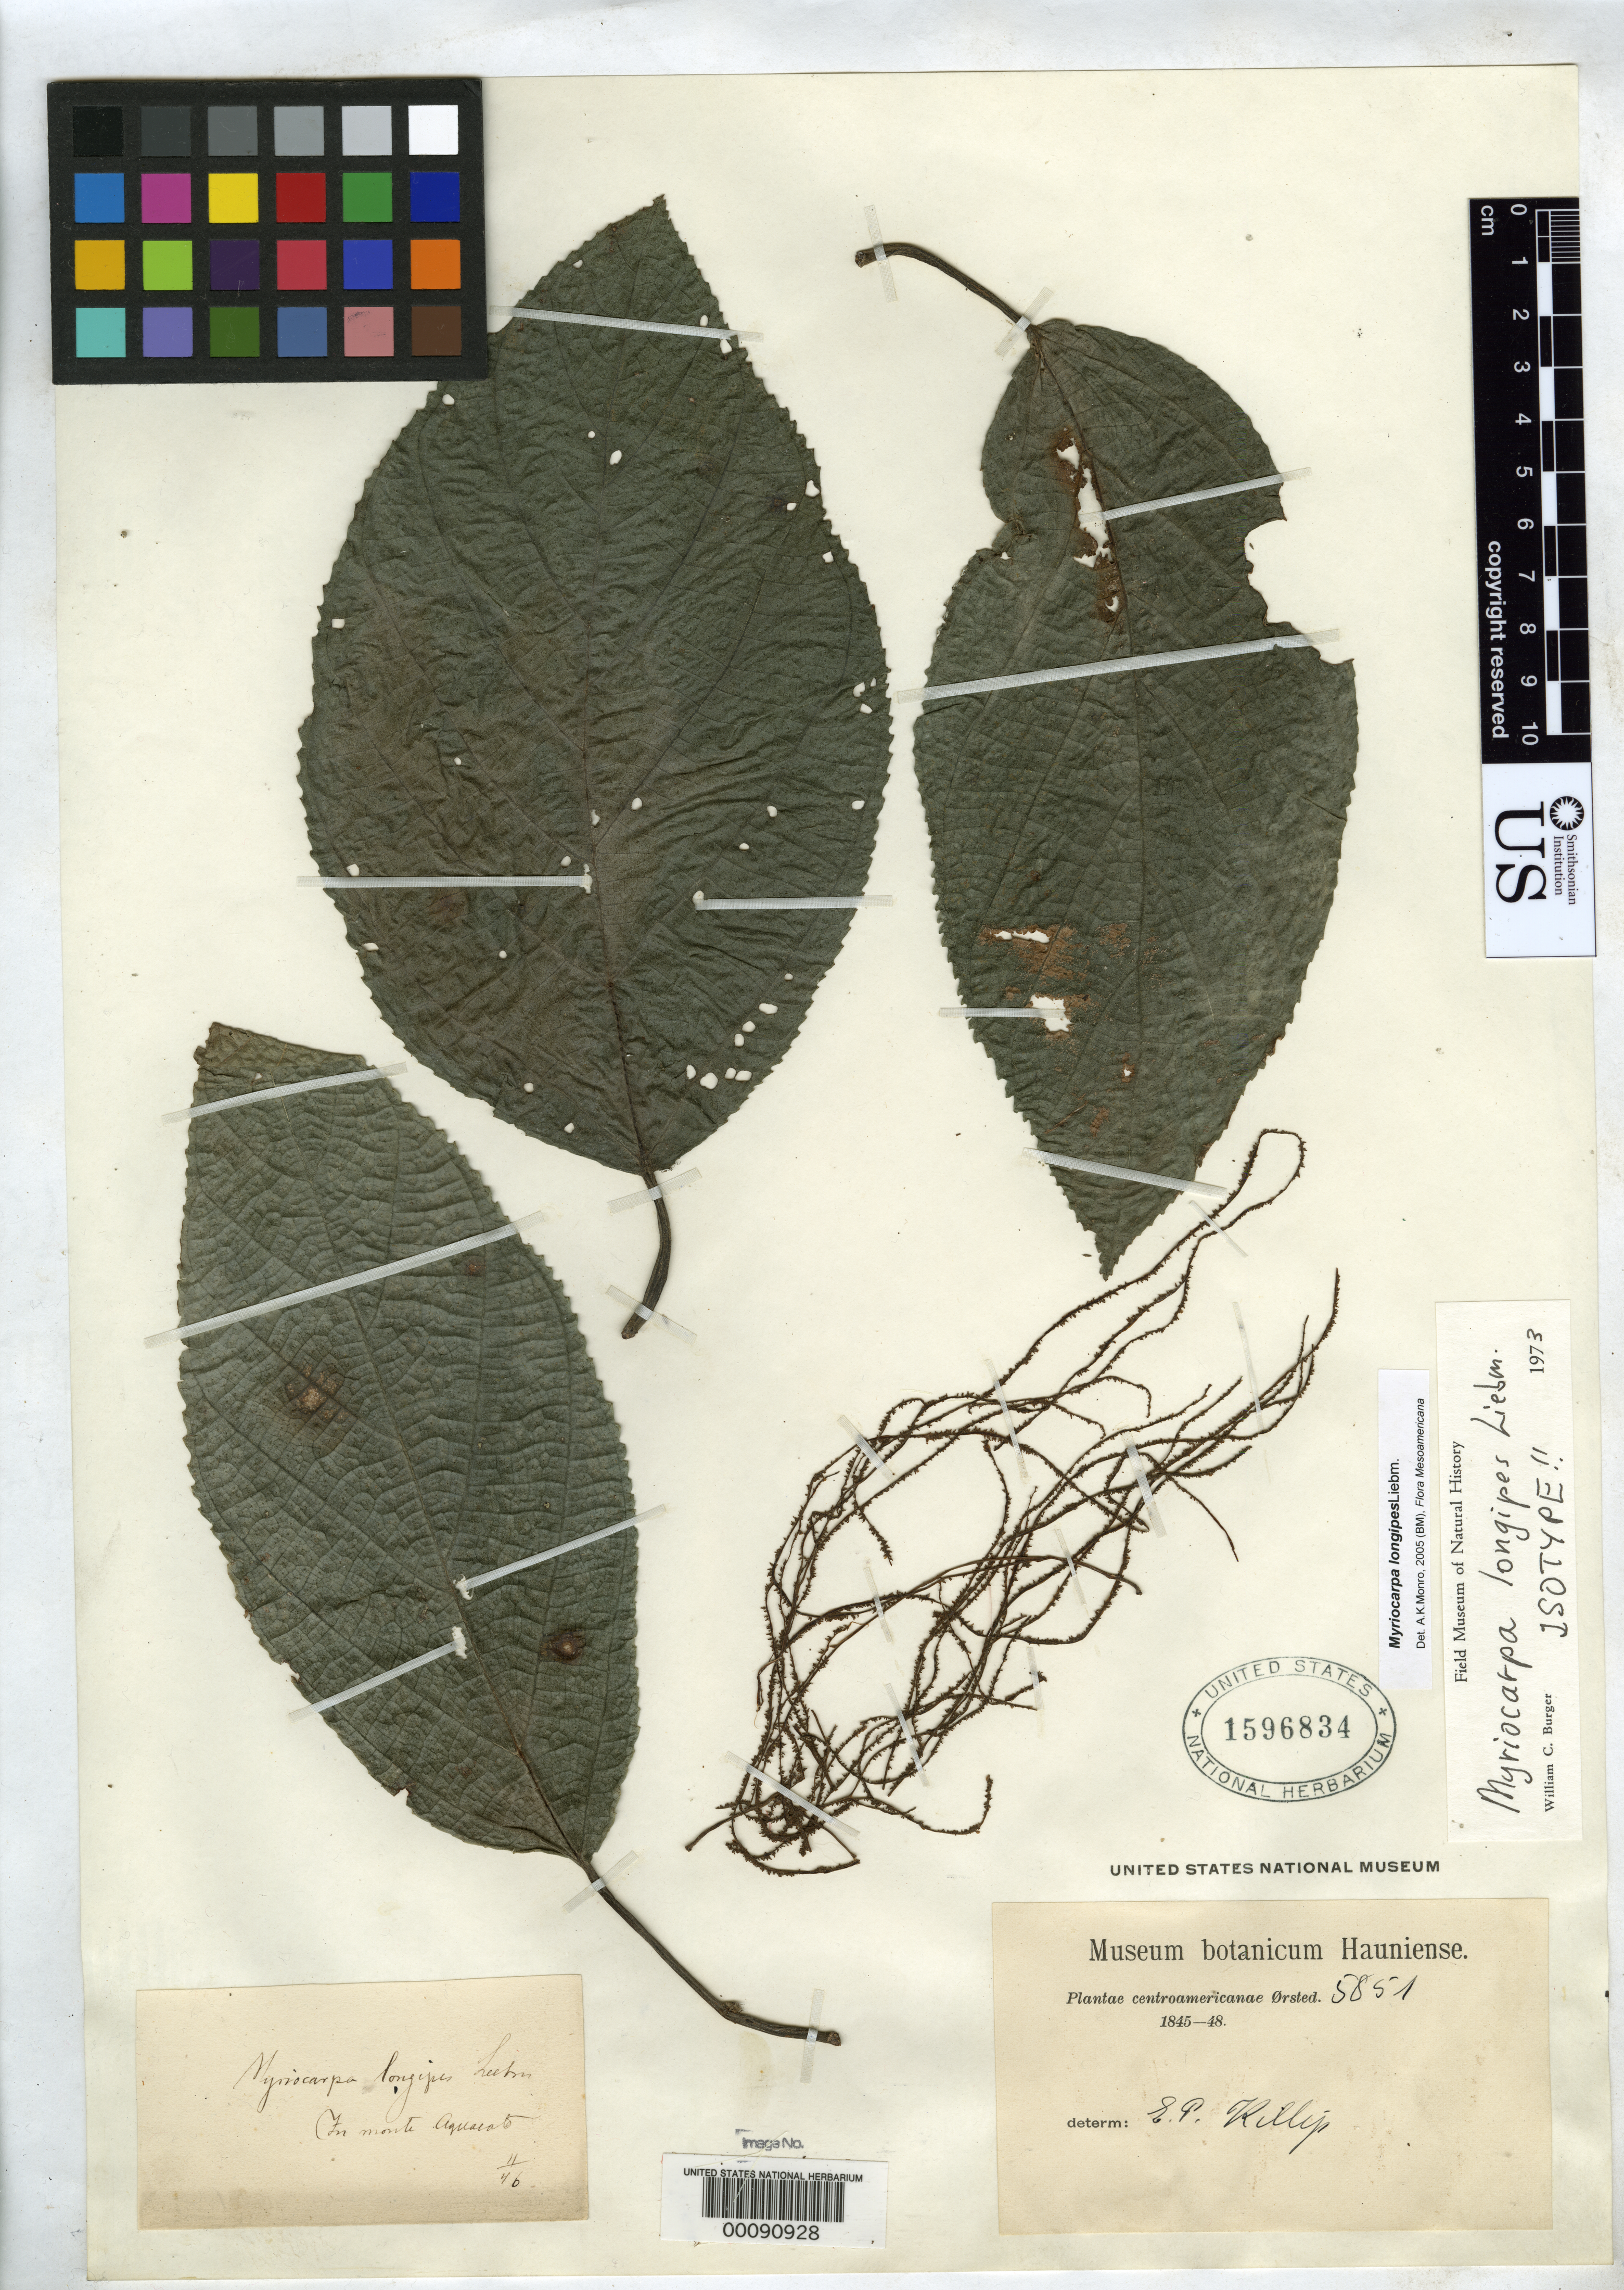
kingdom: Plantae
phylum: Tracheophyta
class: Magnoliopsida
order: Rosales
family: Urticaceae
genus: Myriocarpa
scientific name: Myriocarpa longipes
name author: Liebm.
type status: Isotype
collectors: A. S. Oersted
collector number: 5851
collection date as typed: Apr 1846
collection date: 1846-04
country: Costa Rica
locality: Aguacate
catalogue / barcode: US 1596834